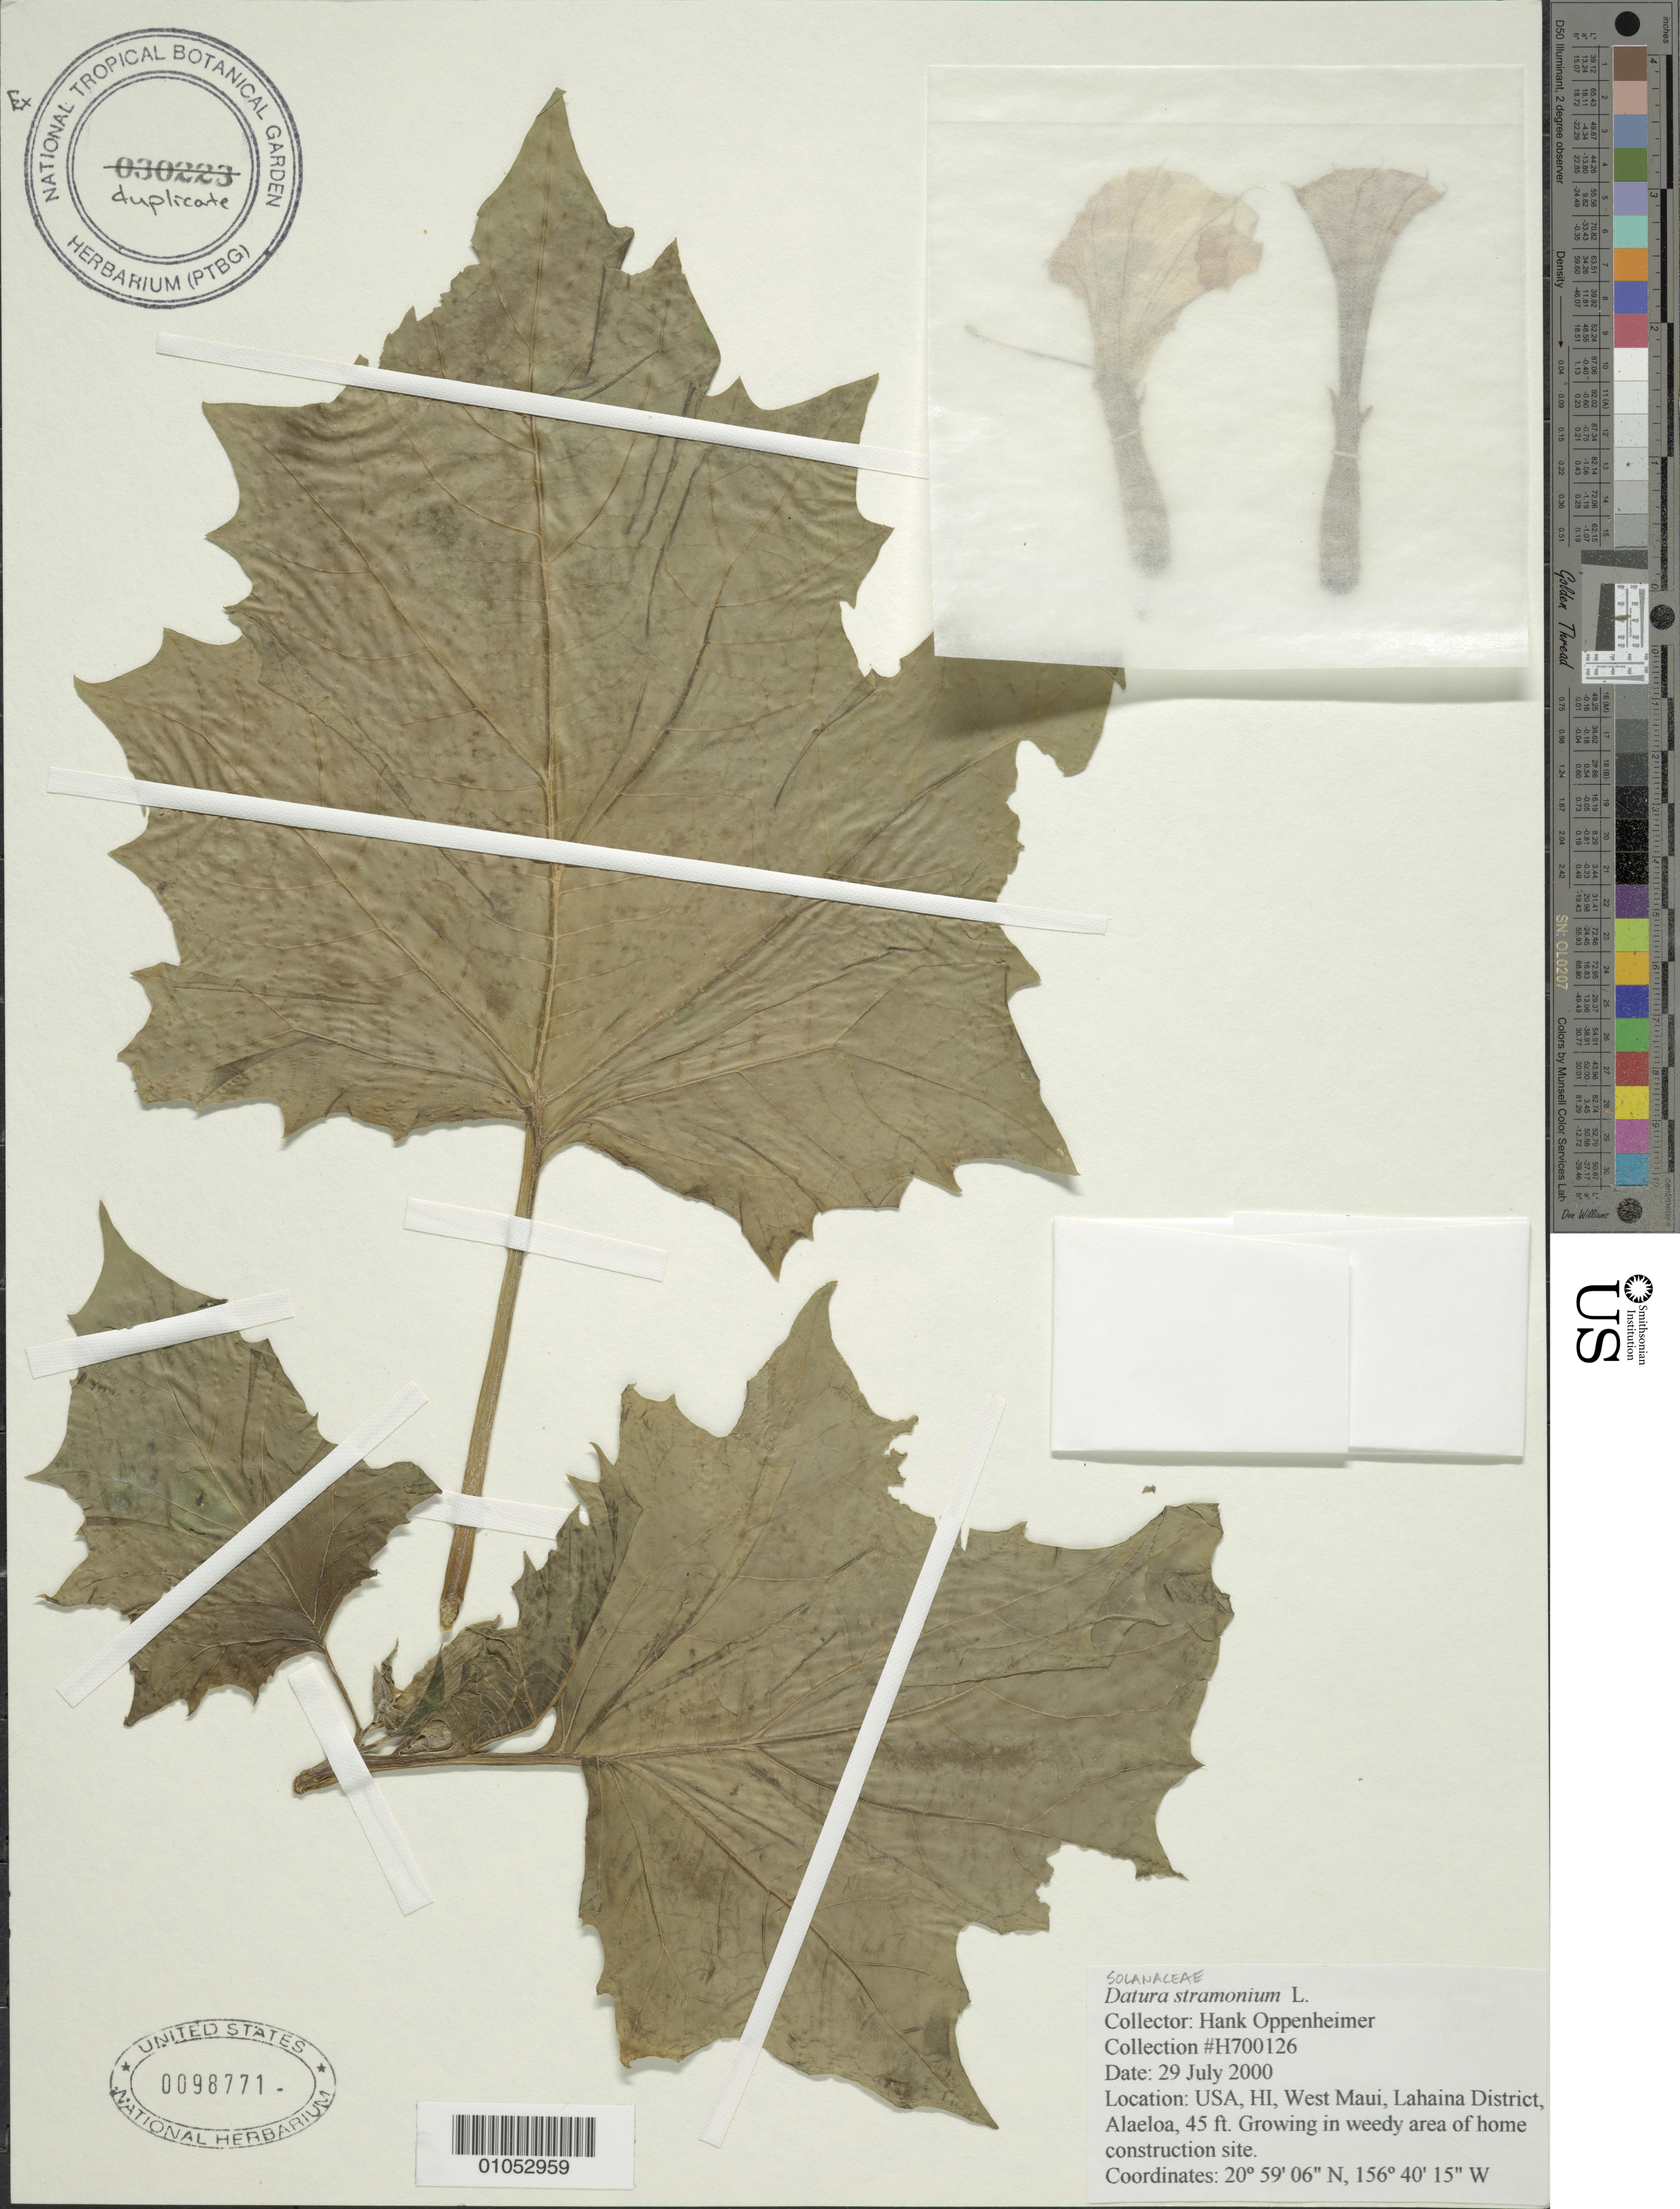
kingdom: Plantae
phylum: Tracheophyta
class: Magnoliopsida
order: Solanales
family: Solanaceae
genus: Datura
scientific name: Datura stramonium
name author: L.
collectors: H. L. Oppenheimer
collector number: H700126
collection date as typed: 29 Jul 2000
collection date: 2000-07-29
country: United States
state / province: Hawaii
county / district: Maui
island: Maui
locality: West Maui, Lahaina district, Alaeloa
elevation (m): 14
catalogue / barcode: US 98771